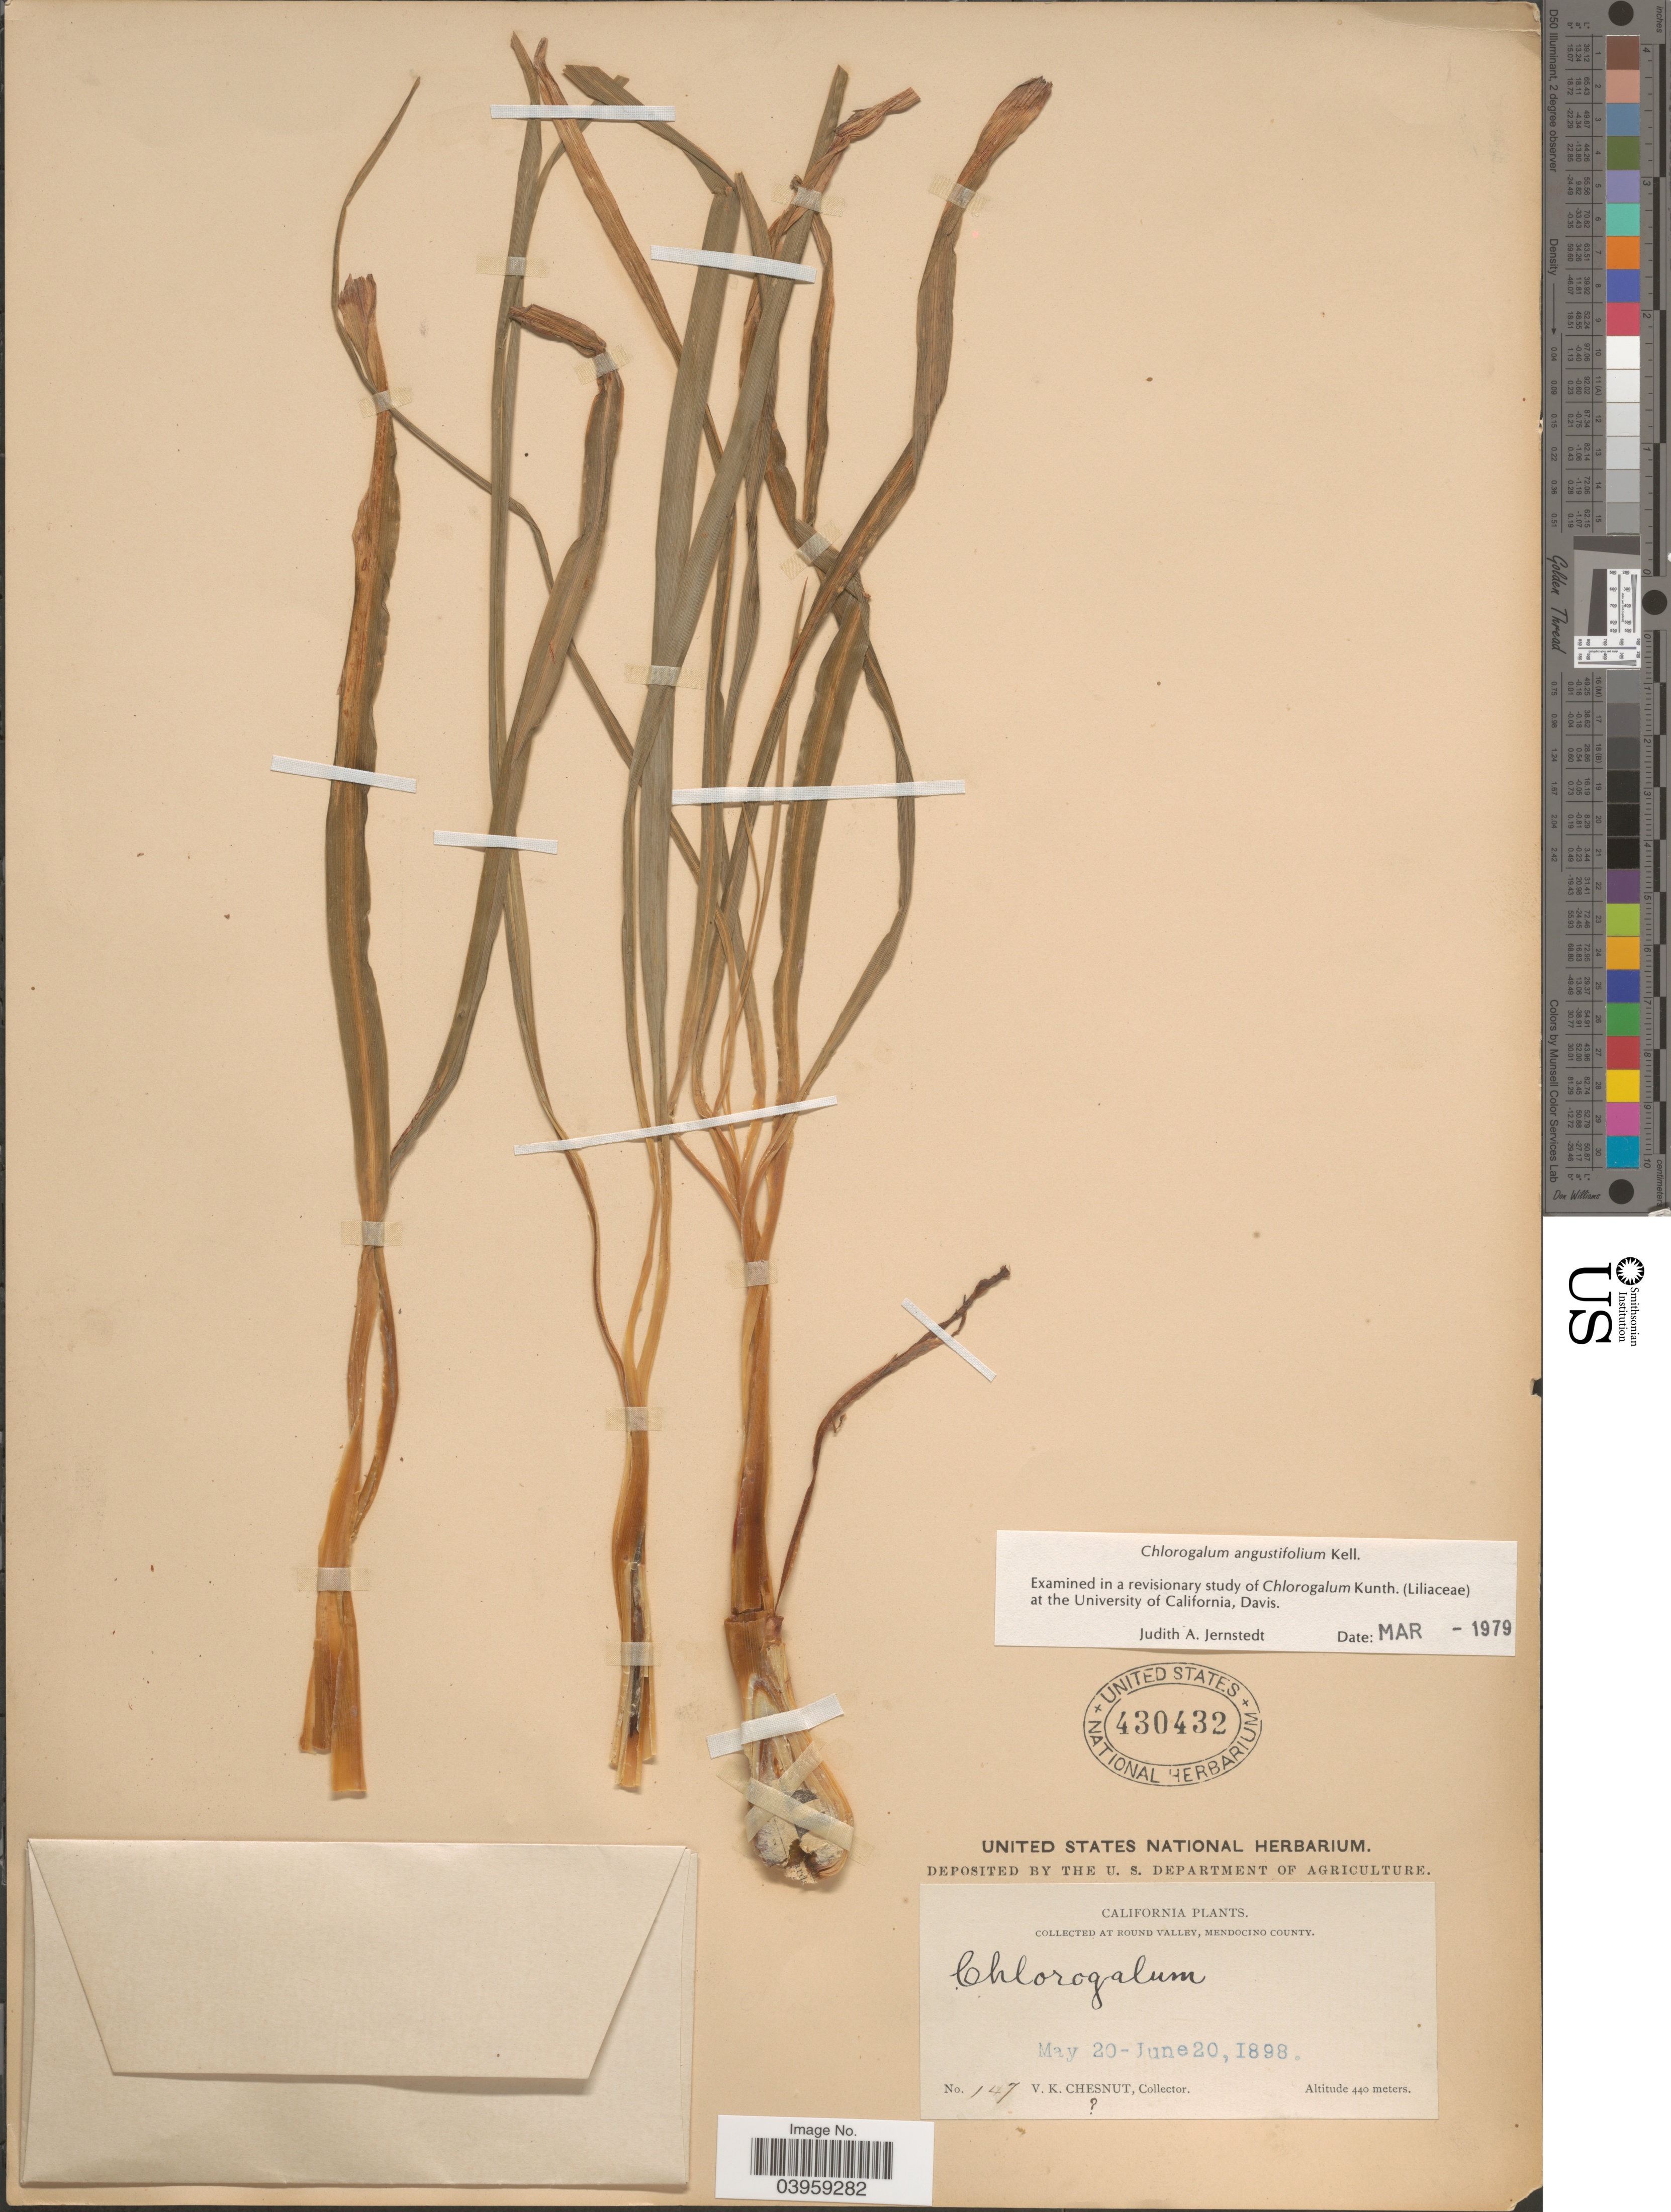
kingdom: Plantae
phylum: Tracheophyta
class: Liliopsida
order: Asparagales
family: Asparagaceae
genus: Chlorogalum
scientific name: Chlorogalum angustifolium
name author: Kellogg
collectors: V. Chesnut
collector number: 147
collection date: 1898-05-20/1898-06-20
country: United States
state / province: California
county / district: Mendocino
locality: At Round Valley, Mendocino County.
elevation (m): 440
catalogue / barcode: US 430432